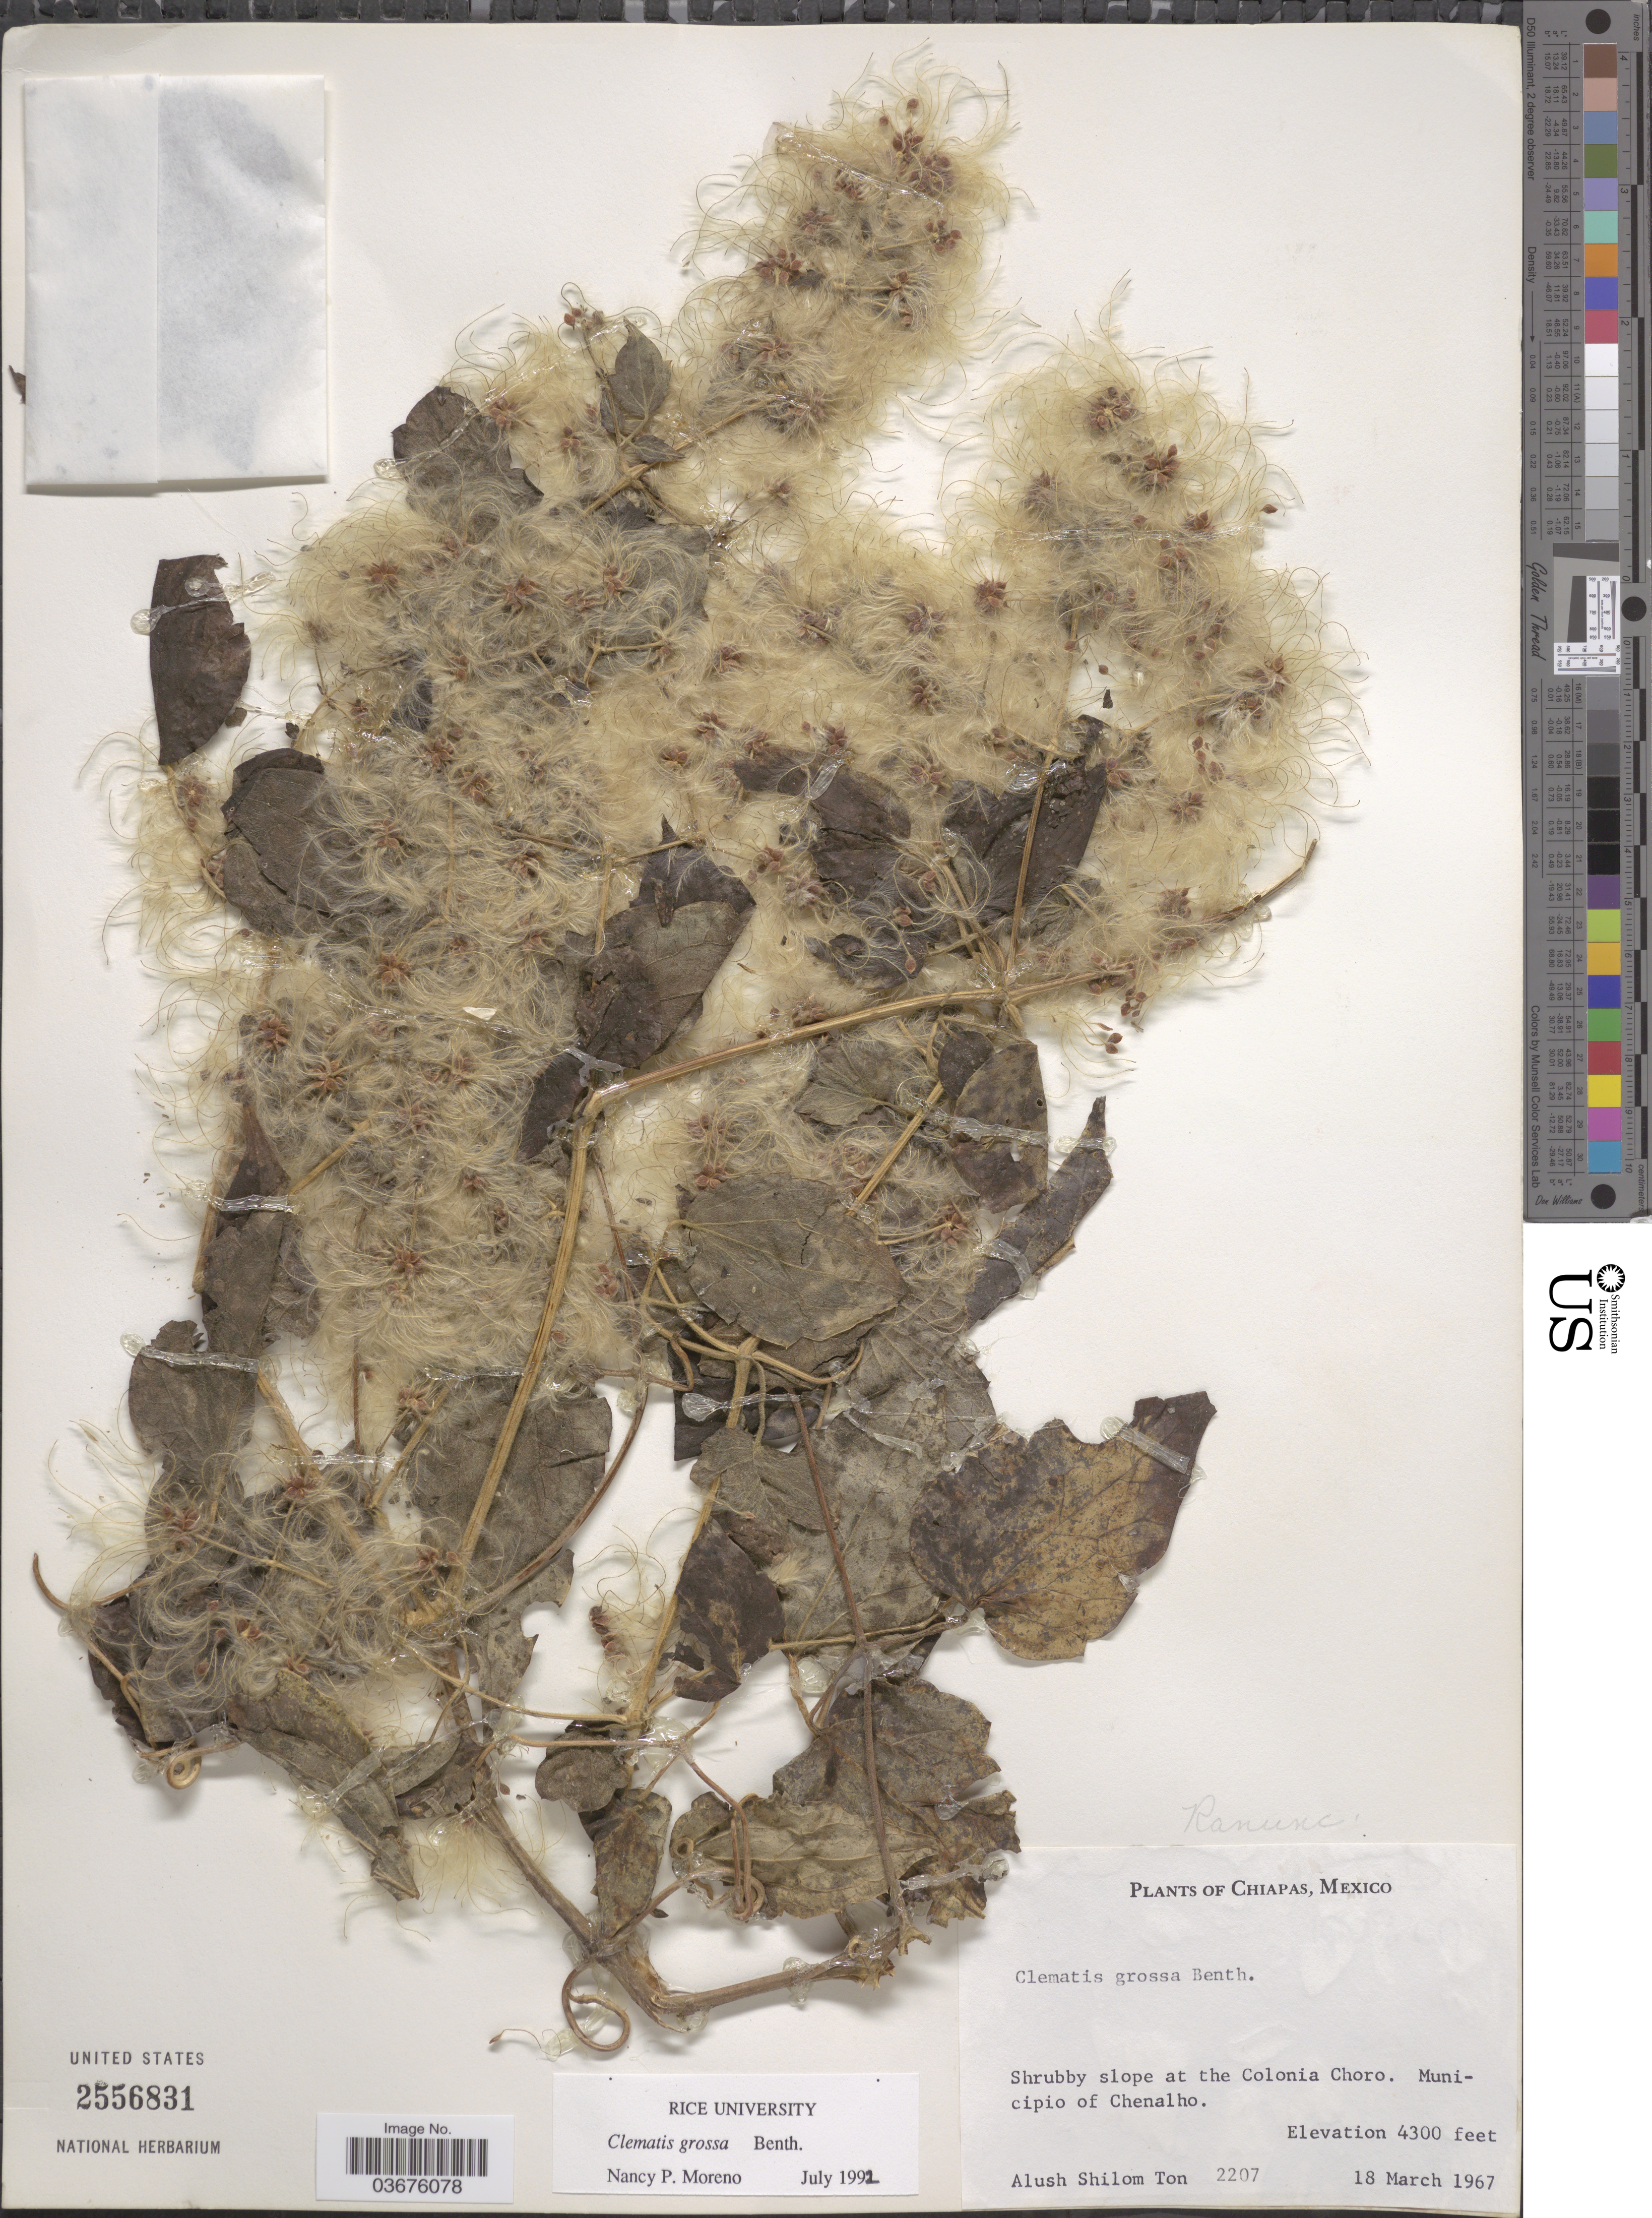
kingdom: Plantae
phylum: Tracheophyta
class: Magnoliopsida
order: Ranunculales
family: Ranunculaceae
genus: Clematis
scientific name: Clematis grossa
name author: Benth.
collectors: A. M. Ton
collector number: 2207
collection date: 1967-03-18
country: Mexico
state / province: Chiapas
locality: Shrubby slope at the Colonia Choro. Municipio of Chenalho.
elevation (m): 1311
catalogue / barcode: US 2556831